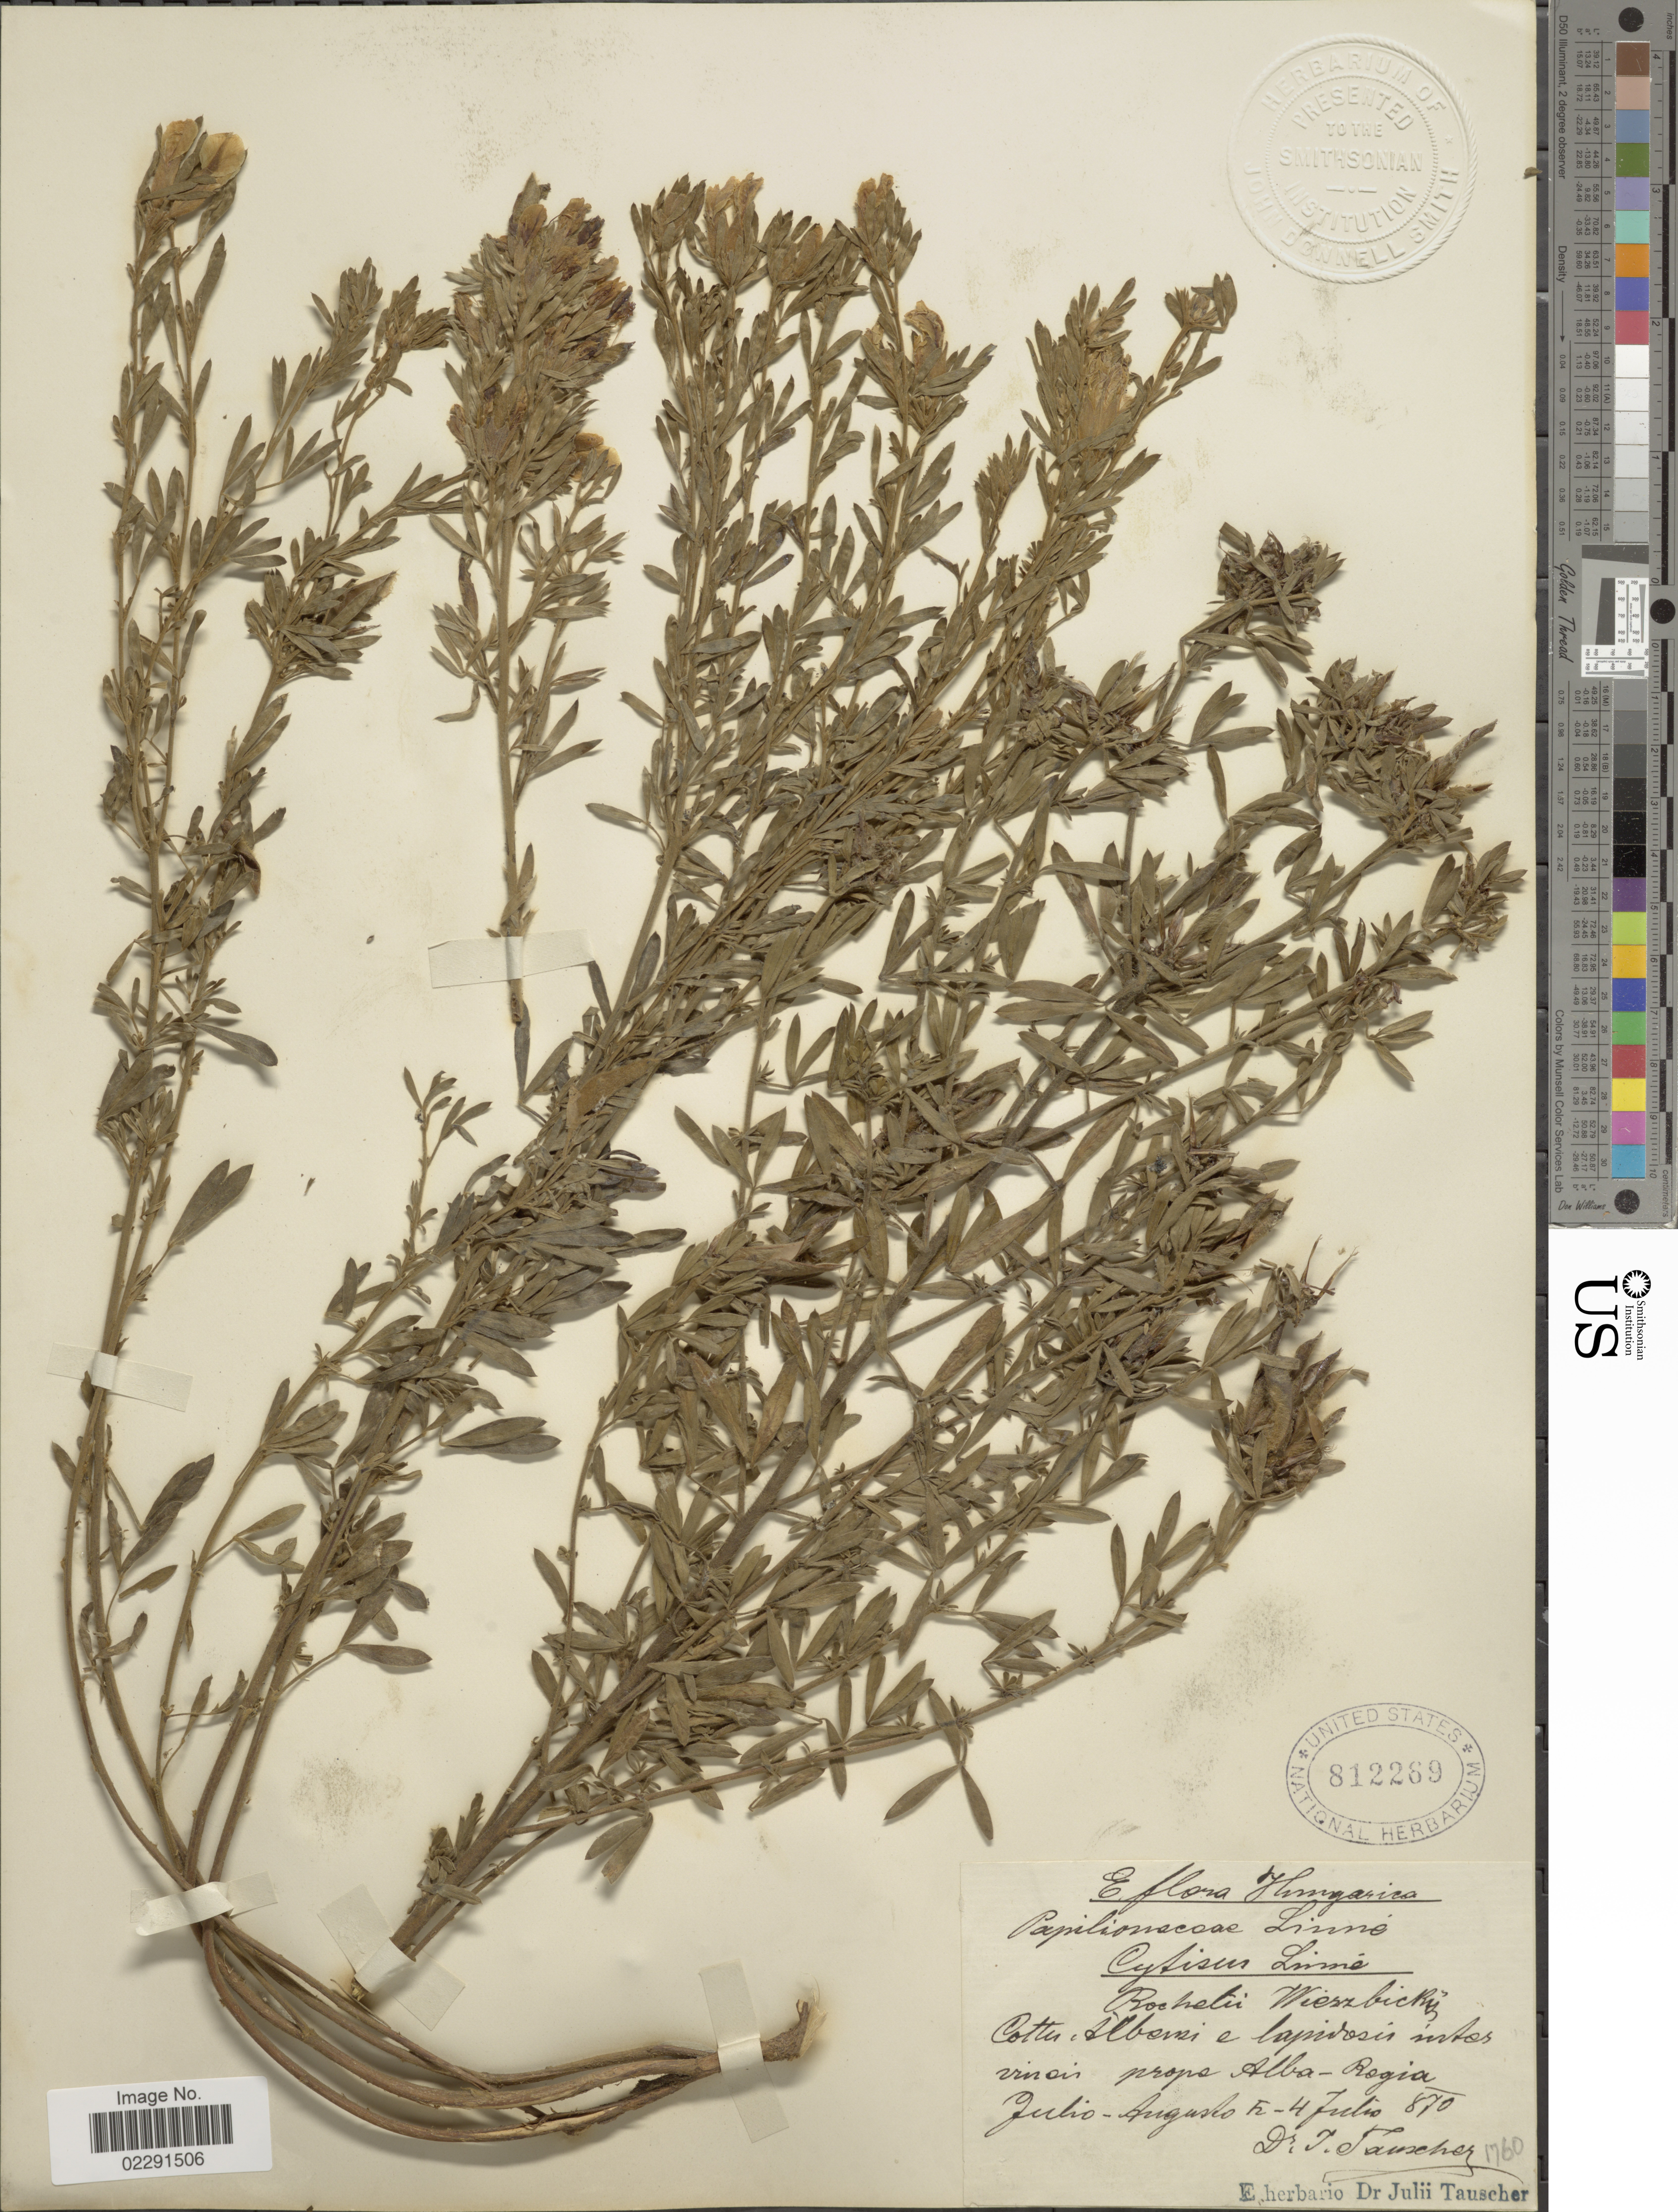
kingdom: Plantae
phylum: Tracheophyta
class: Magnoliopsida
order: Fabales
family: Fabaceae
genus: Cytisus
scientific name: Cytisus rochelii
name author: Wierzb. ex Griseb. & Schenk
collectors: Tauscher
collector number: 1760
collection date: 1870-07-04/1870-08-05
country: Hungary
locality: Hungarica, Cottu i Ilbensi e lapidosis inter vinois props Alba-Rogia. [interpreted]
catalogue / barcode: US 812269